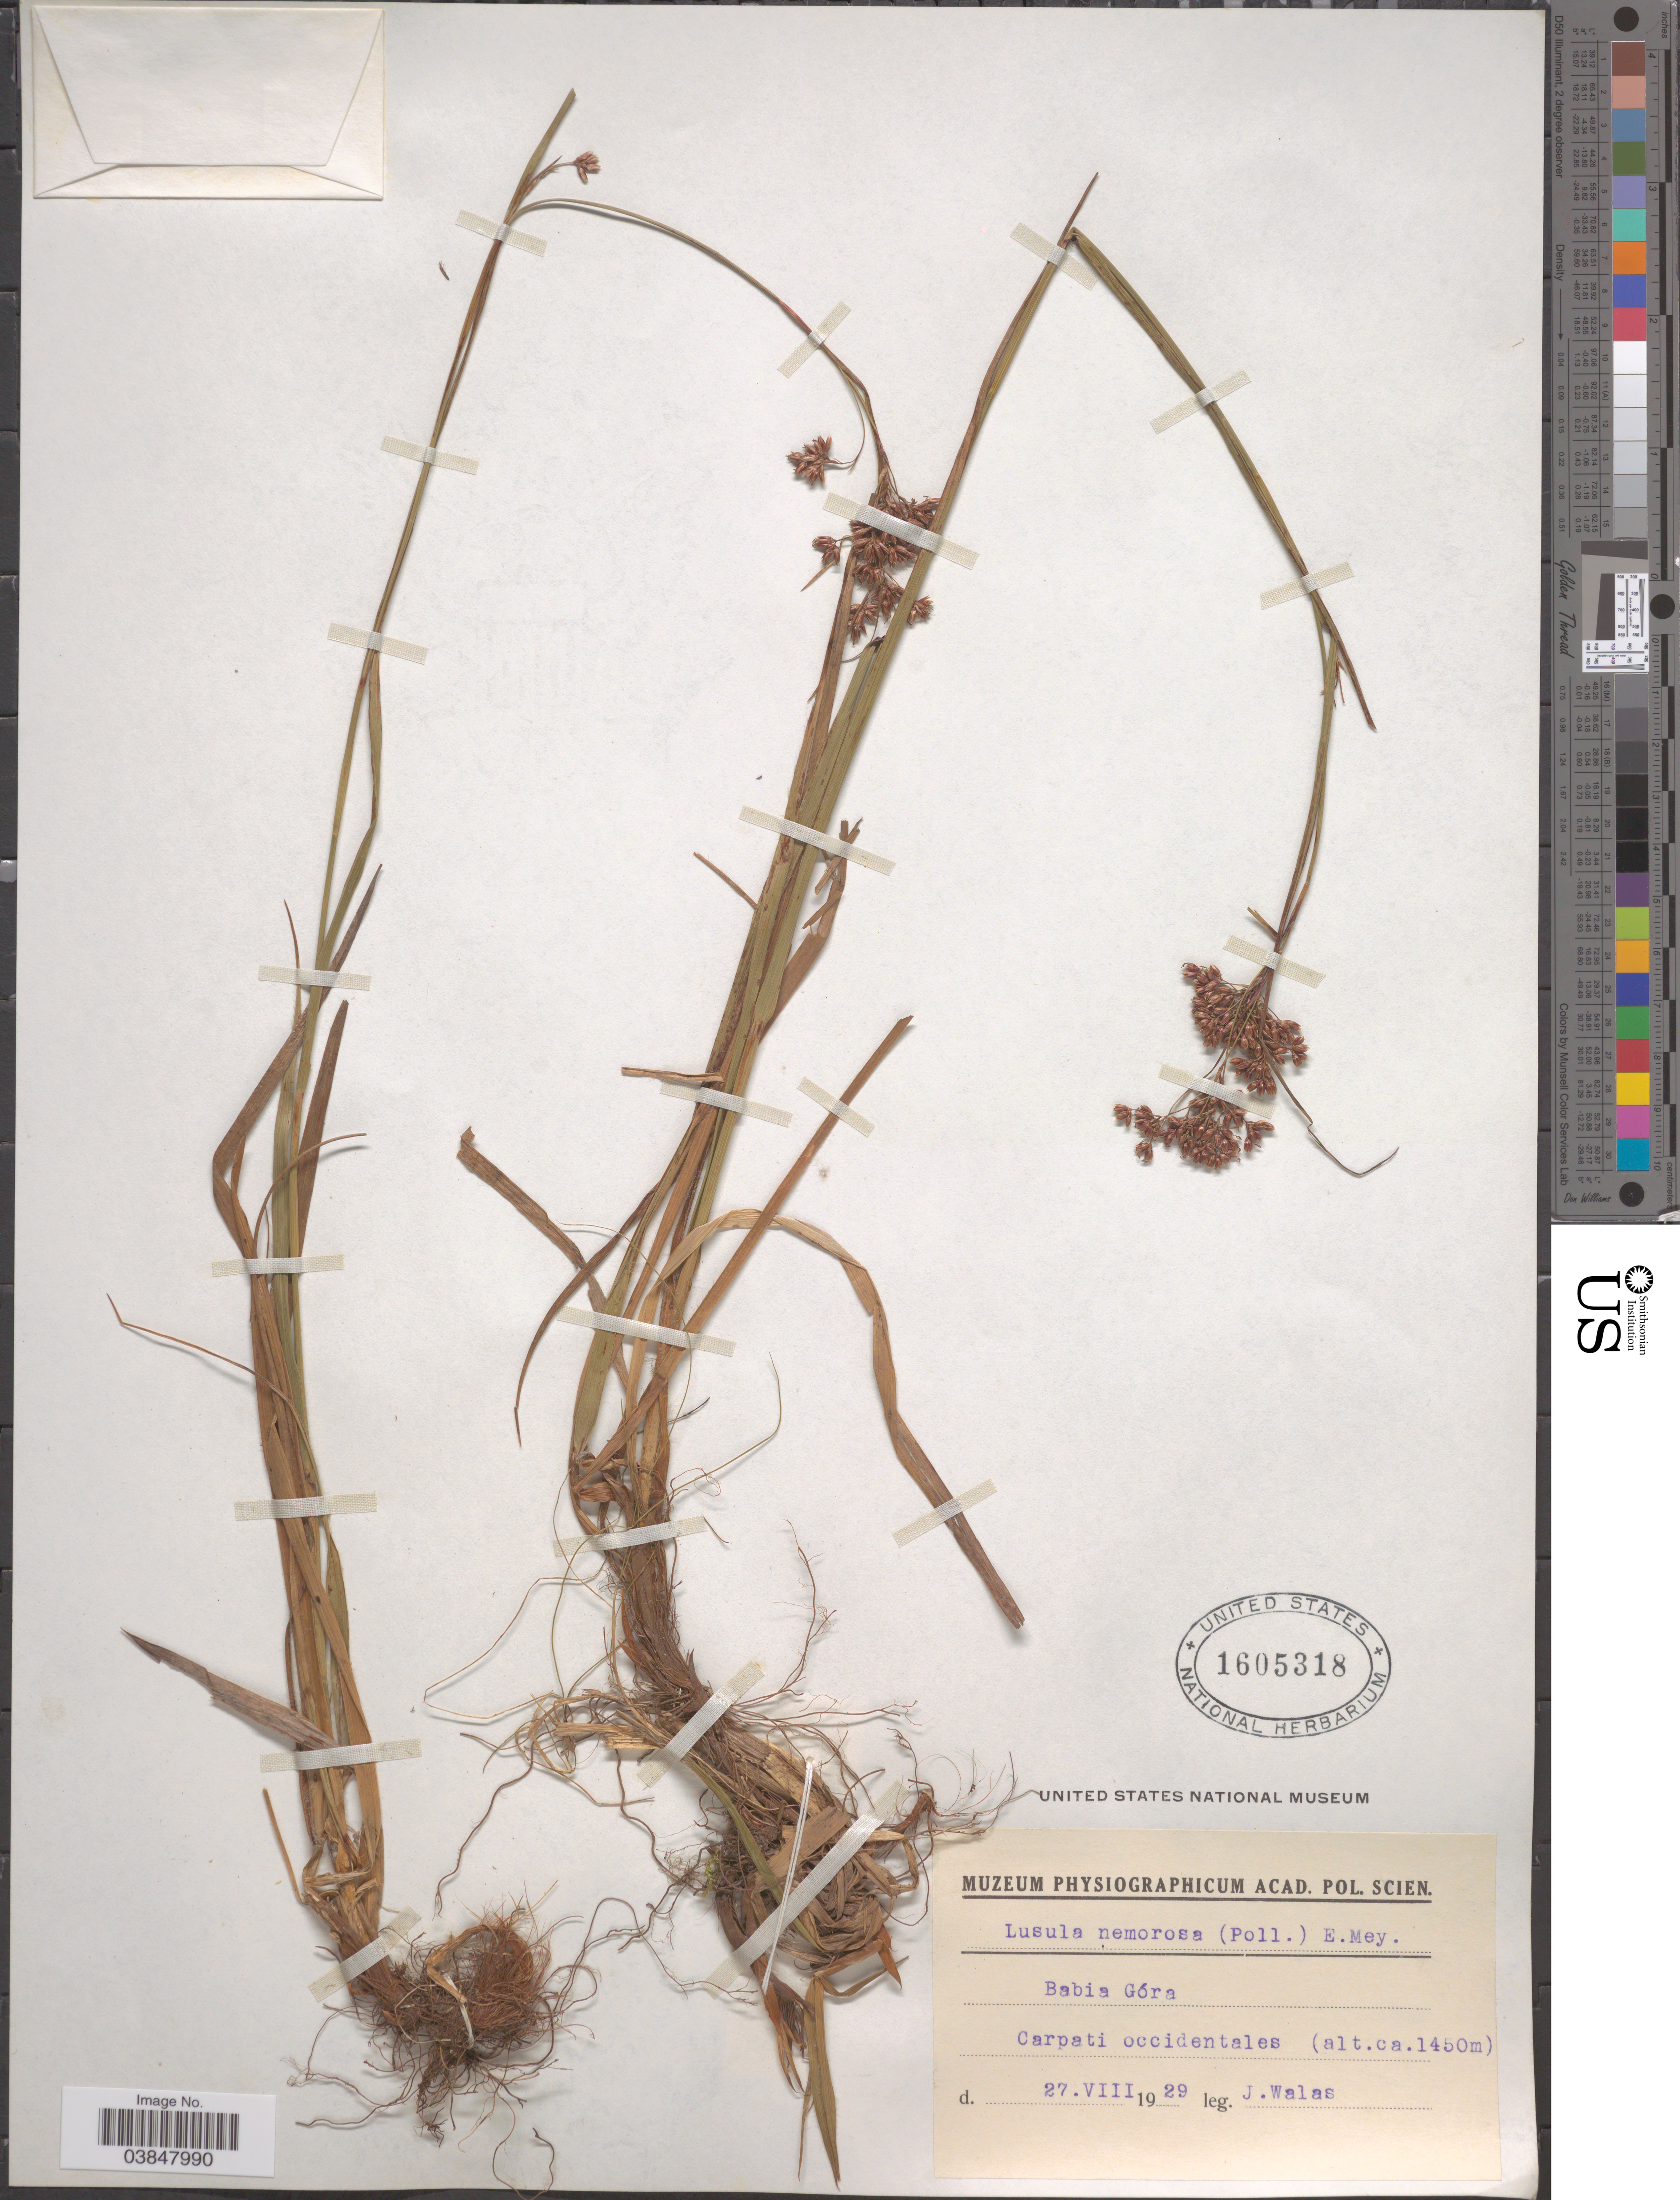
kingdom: Plantae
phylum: Tracheophyta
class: Liliopsida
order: Poales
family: Juncaceae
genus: Luzula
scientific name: Luzula luzuloides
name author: (Lam.) Dandy & Wilmott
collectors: J. Walas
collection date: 1929-08-27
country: Poland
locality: Babia Góra. Carpati occidentales.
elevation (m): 1450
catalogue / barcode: US 1605318